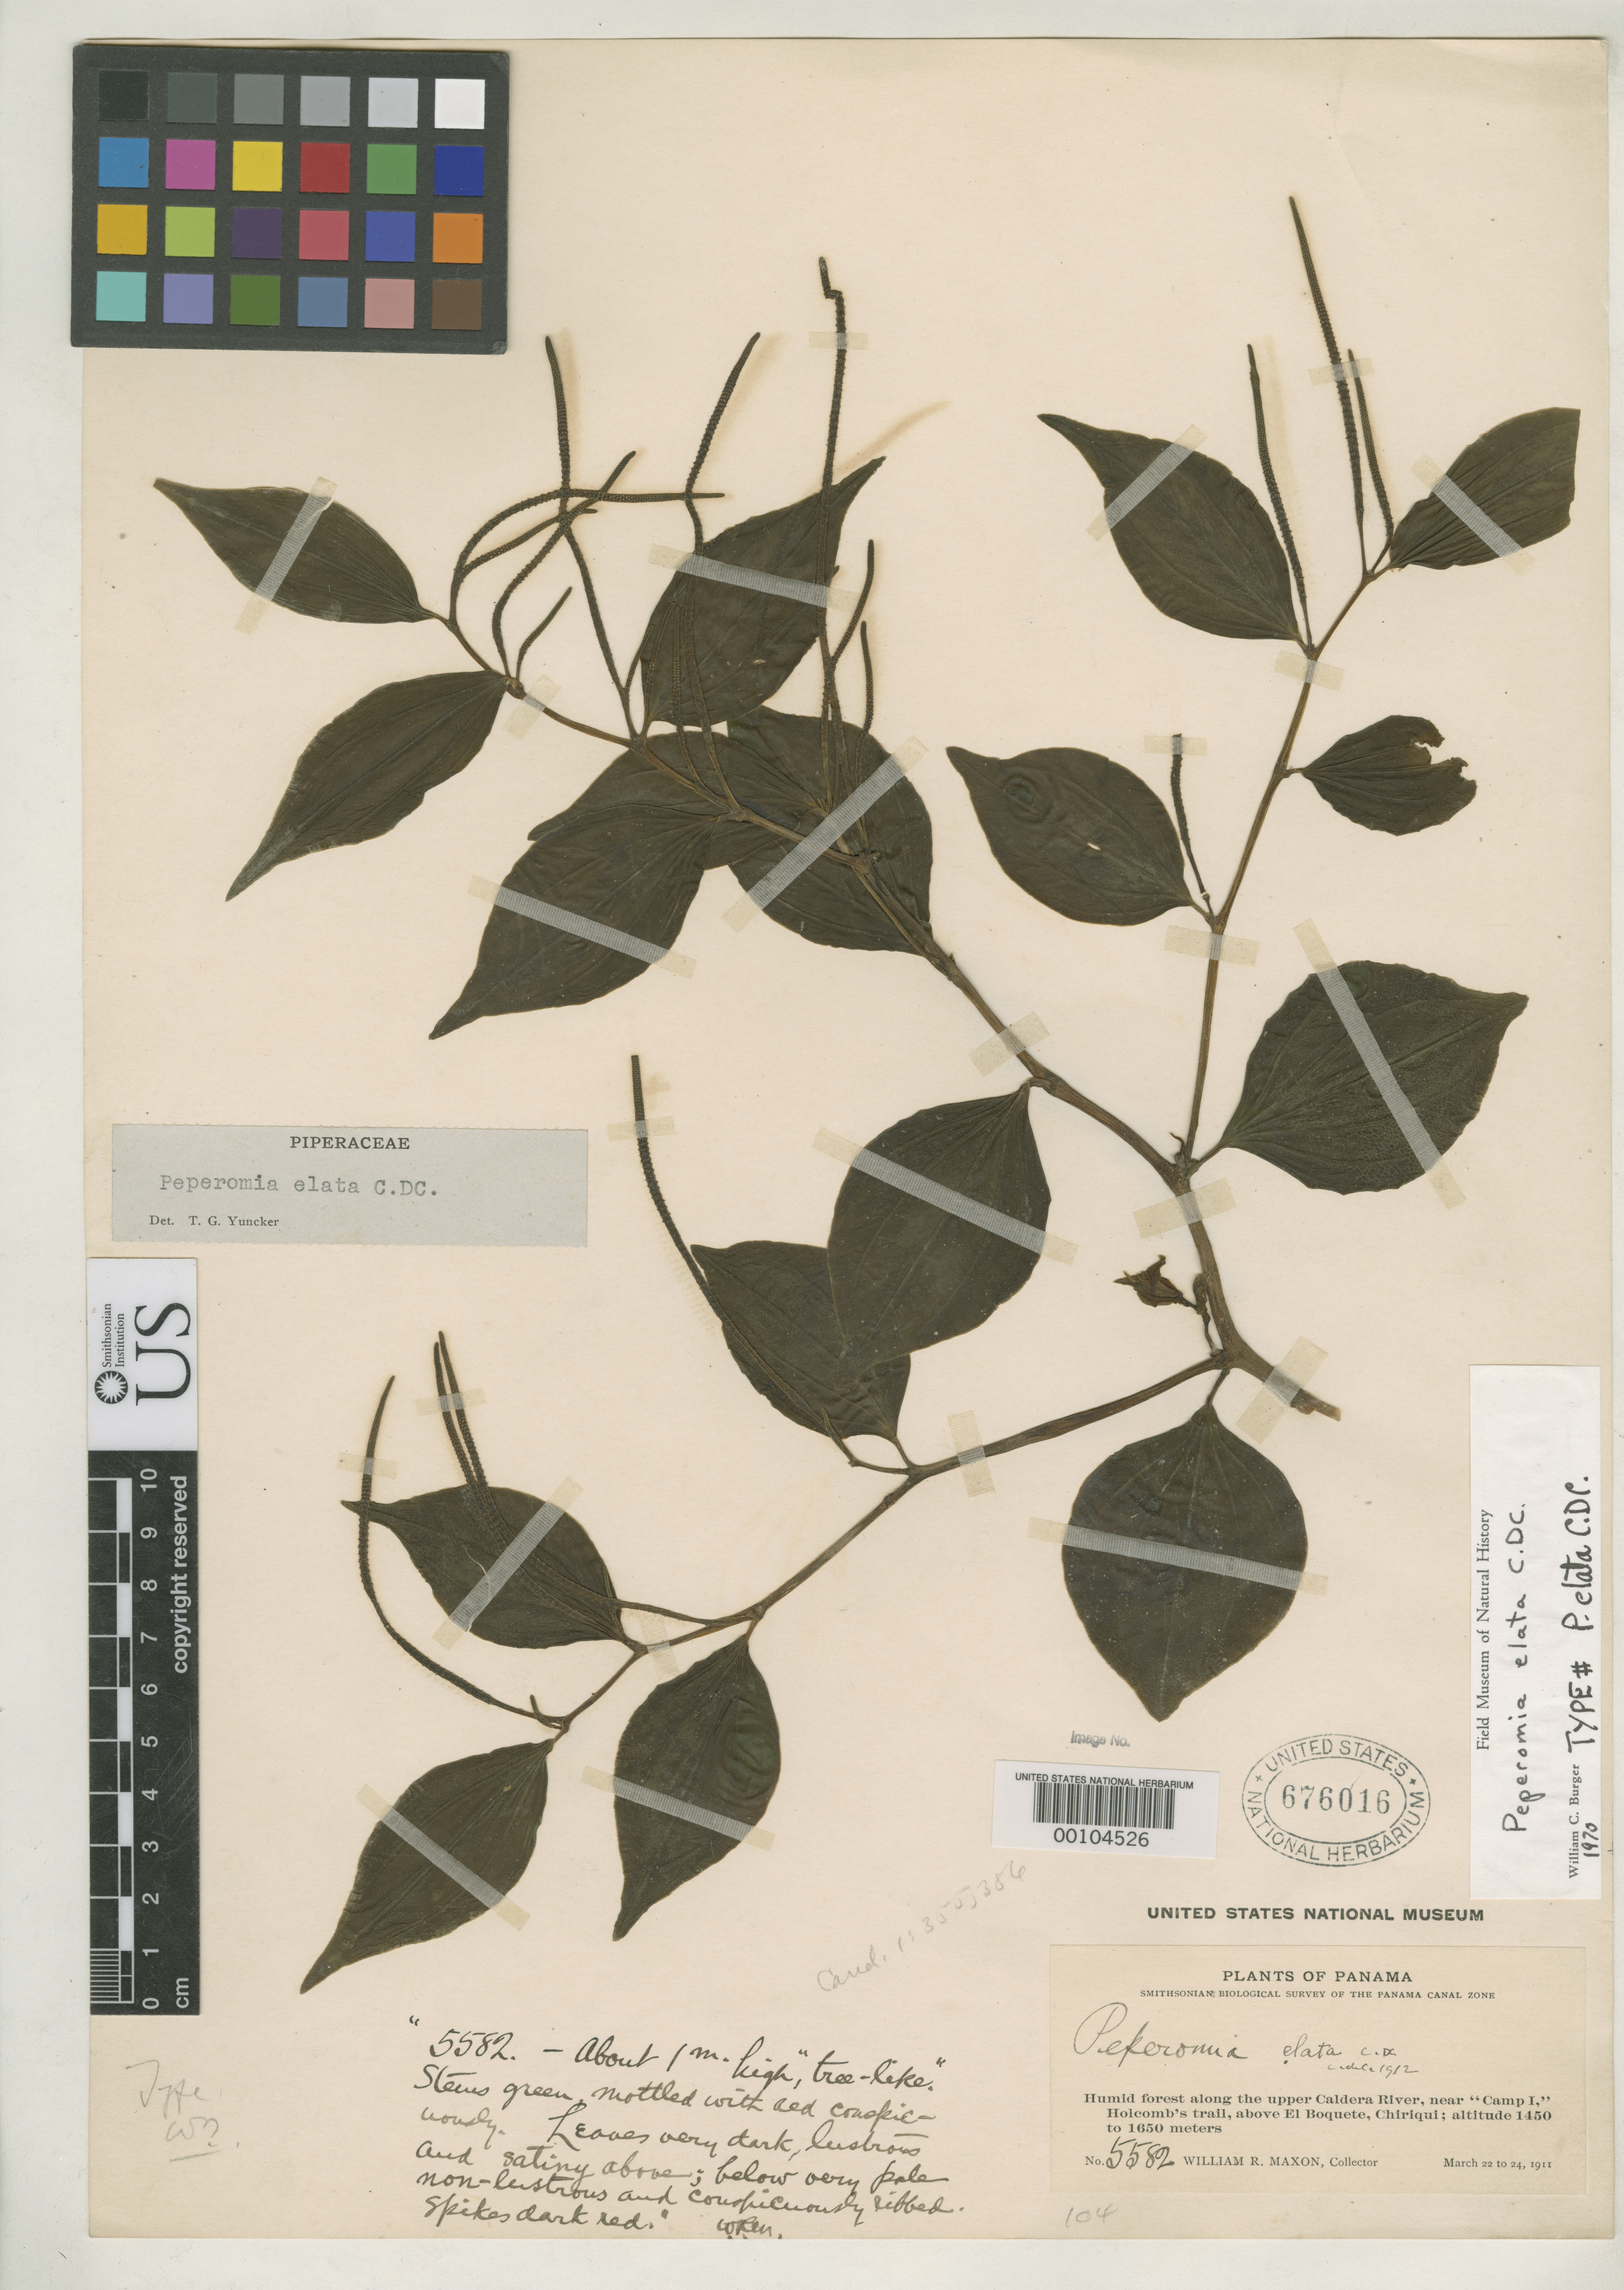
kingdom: Plantae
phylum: Tracheophyta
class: Magnoliopsida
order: Piperales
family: Piperaceae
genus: Peperomia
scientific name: Peperomia elata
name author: C. DC.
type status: Type Collection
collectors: W. R. Maxon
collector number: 5582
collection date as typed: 22 Mar 1911 to 24 Mar 1911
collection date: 1911-03-22/1911-03-24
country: Panama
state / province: Chiriquí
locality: Holcomb's Trail, above El Boquete.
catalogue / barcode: US 676016